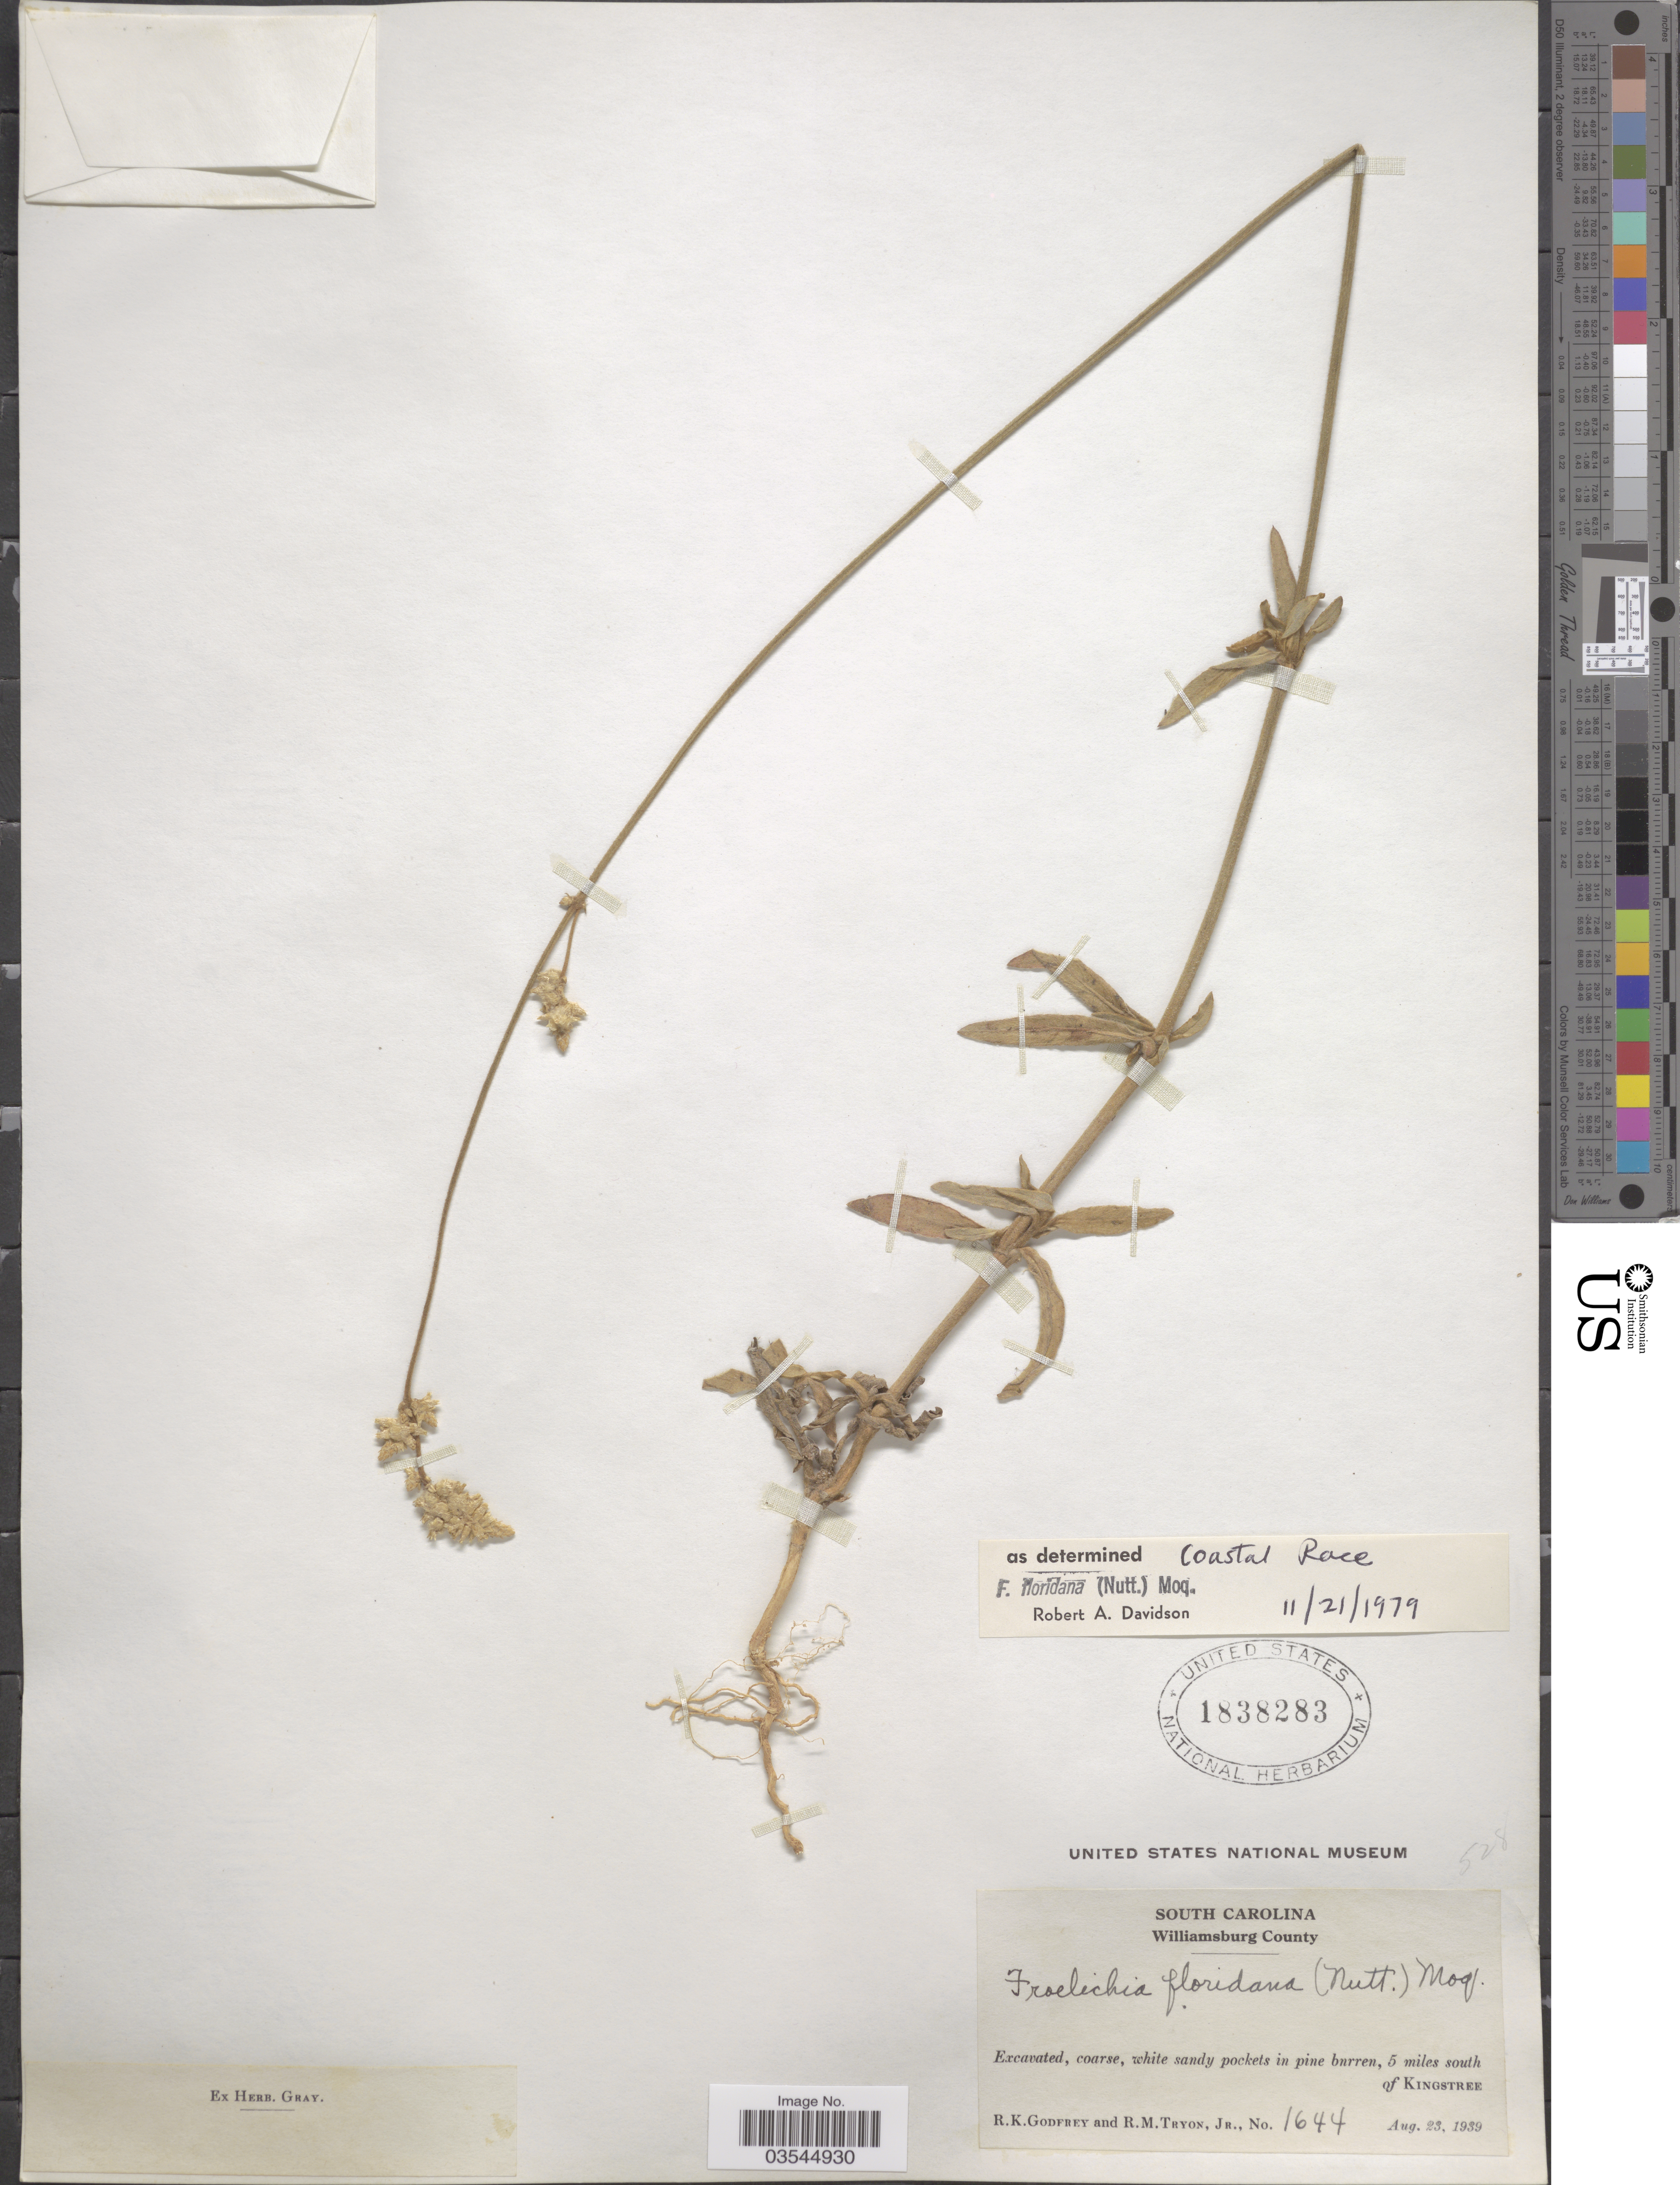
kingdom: Plantae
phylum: Tracheophyta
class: Magnoliopsida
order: Caryophyllales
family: Amaranthaceae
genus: Froelichia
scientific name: Froelichia floridana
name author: (Nutt.) Moq.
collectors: R. K. Godfrey & R. Tryon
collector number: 1644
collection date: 1939-08-23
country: United States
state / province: South Carolina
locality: Williamsburg County. 5 miles south of Kingstree.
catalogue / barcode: US 1838283